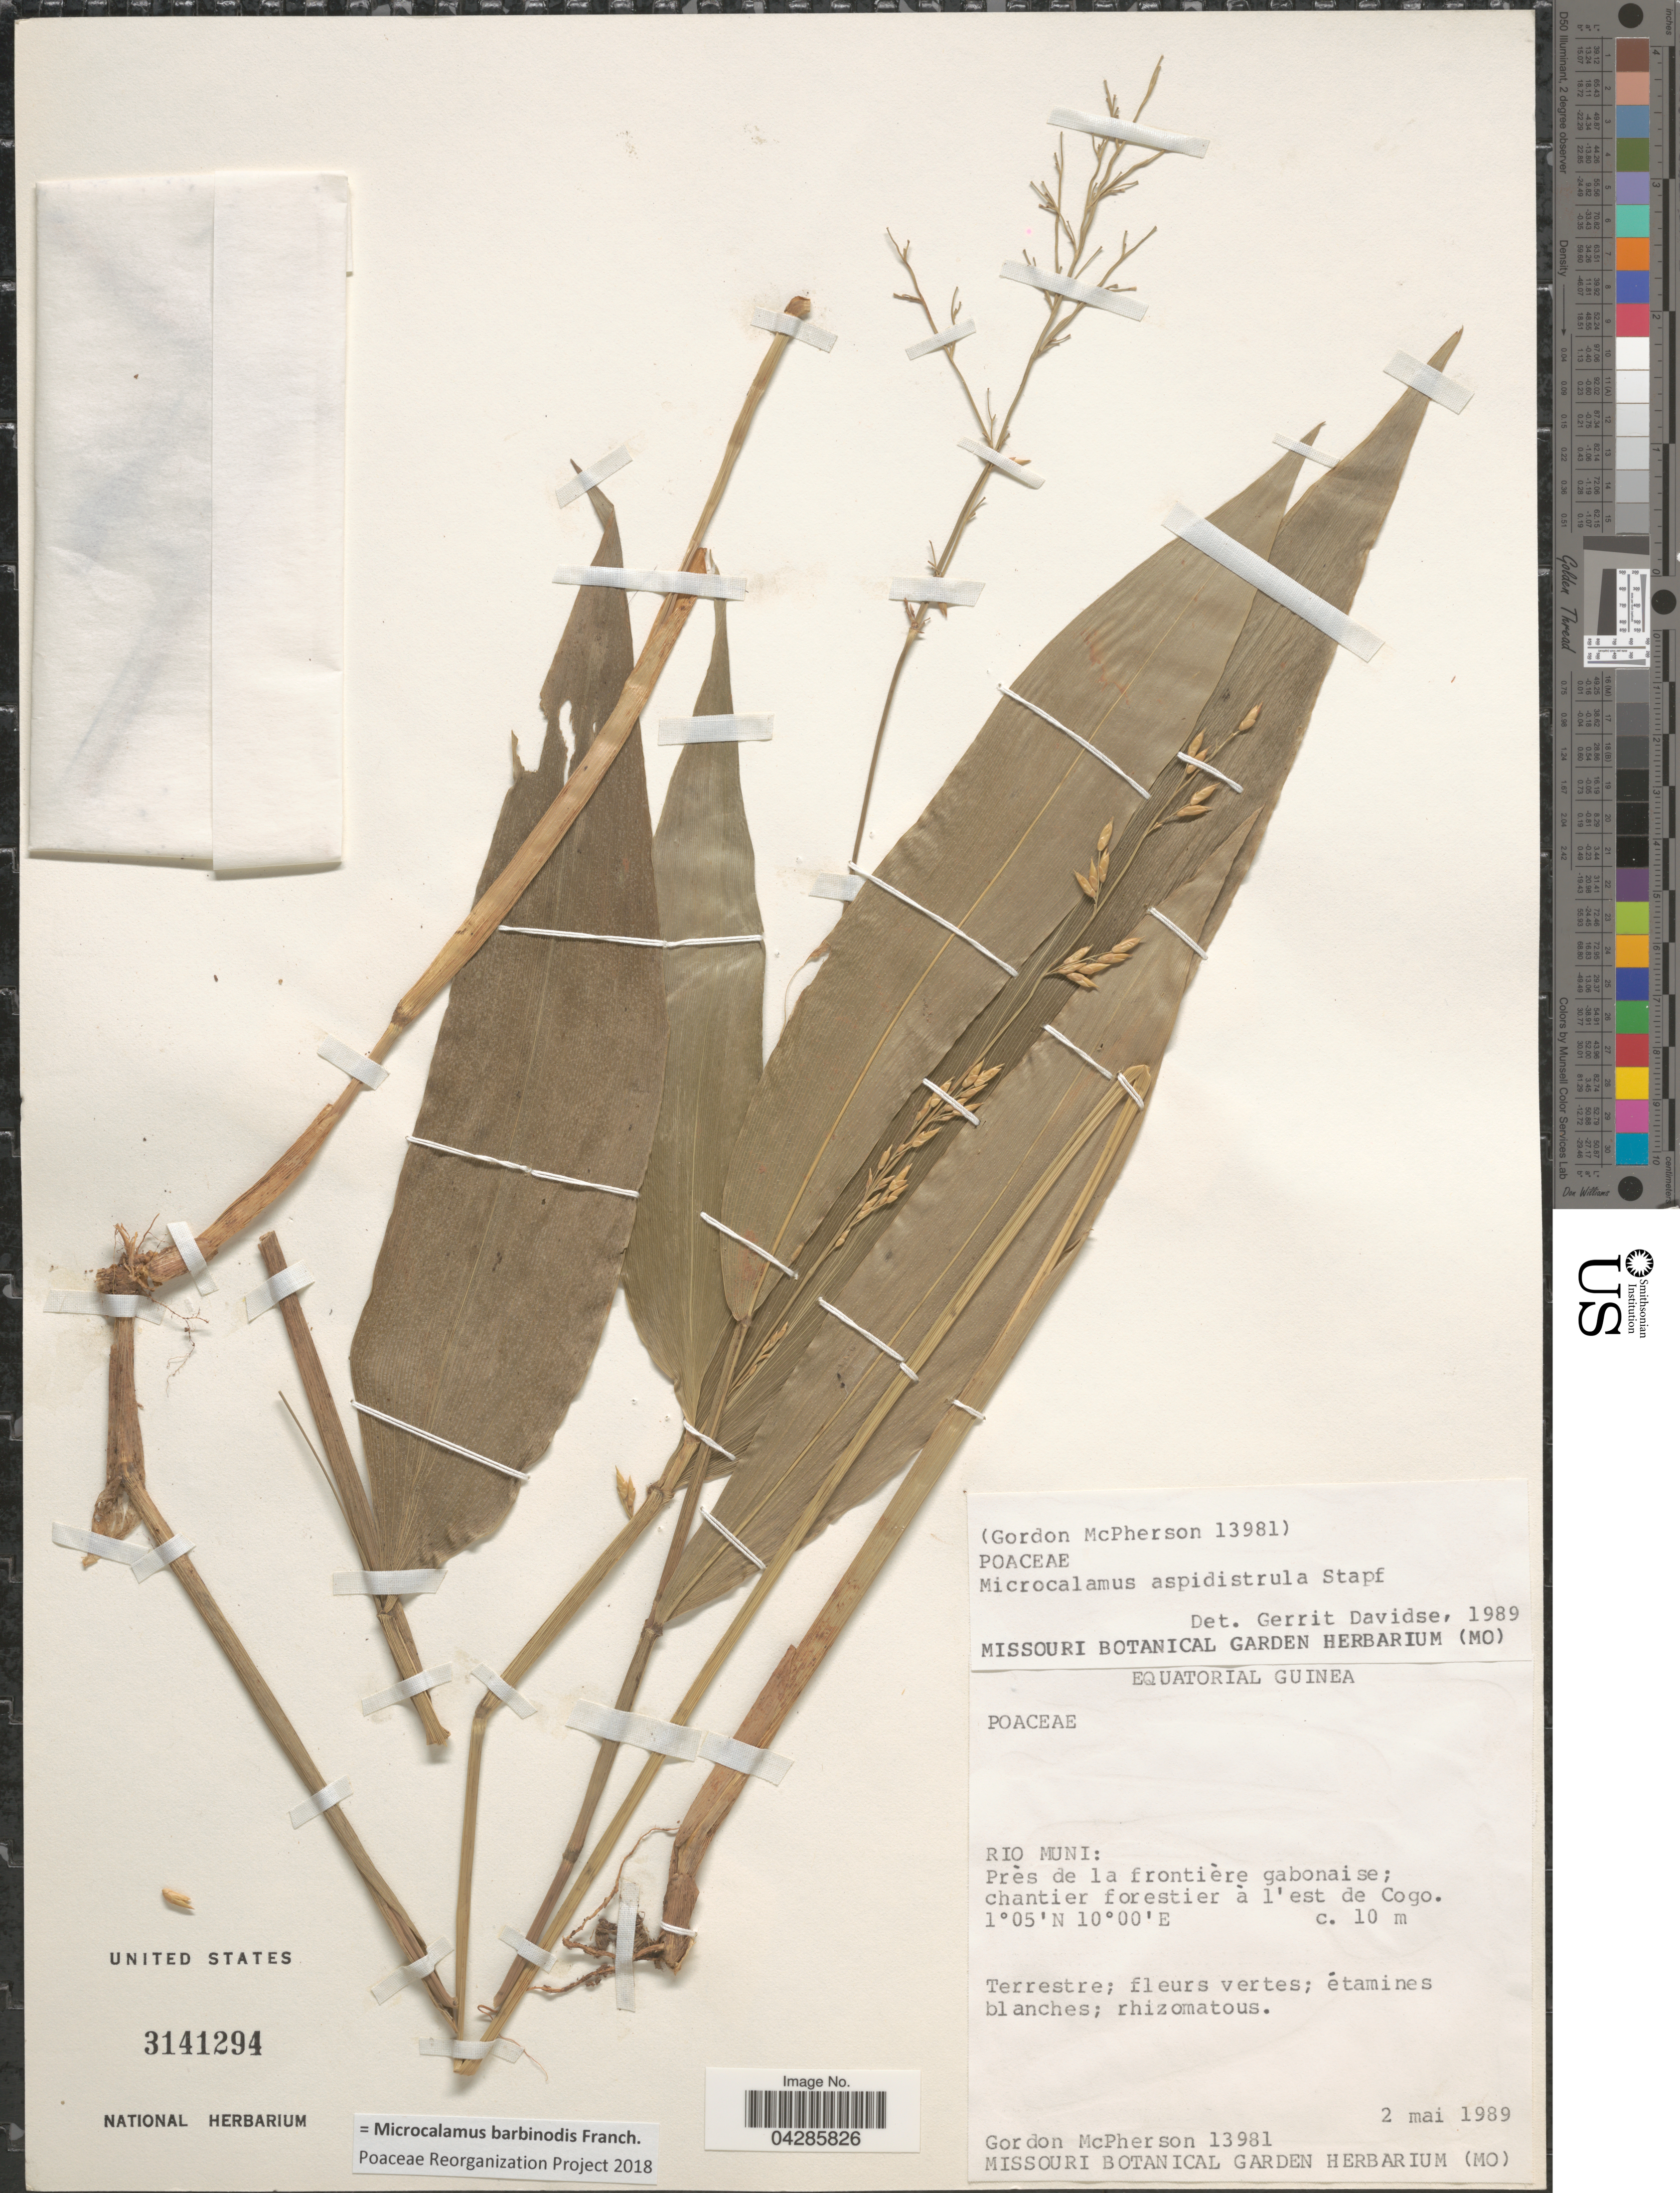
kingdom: Plantae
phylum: Tracheophyta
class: Liliopsida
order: Poales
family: Poaceae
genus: Microcalamus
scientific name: Microcalamus barbinodis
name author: Franch.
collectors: G. McPherson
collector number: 13981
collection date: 1989-05-02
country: Equatorial Guinea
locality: Rio Muni: Près de la frontière gabonaise; chantier forestier à l'est de Cogo.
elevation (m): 10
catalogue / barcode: US 3141294